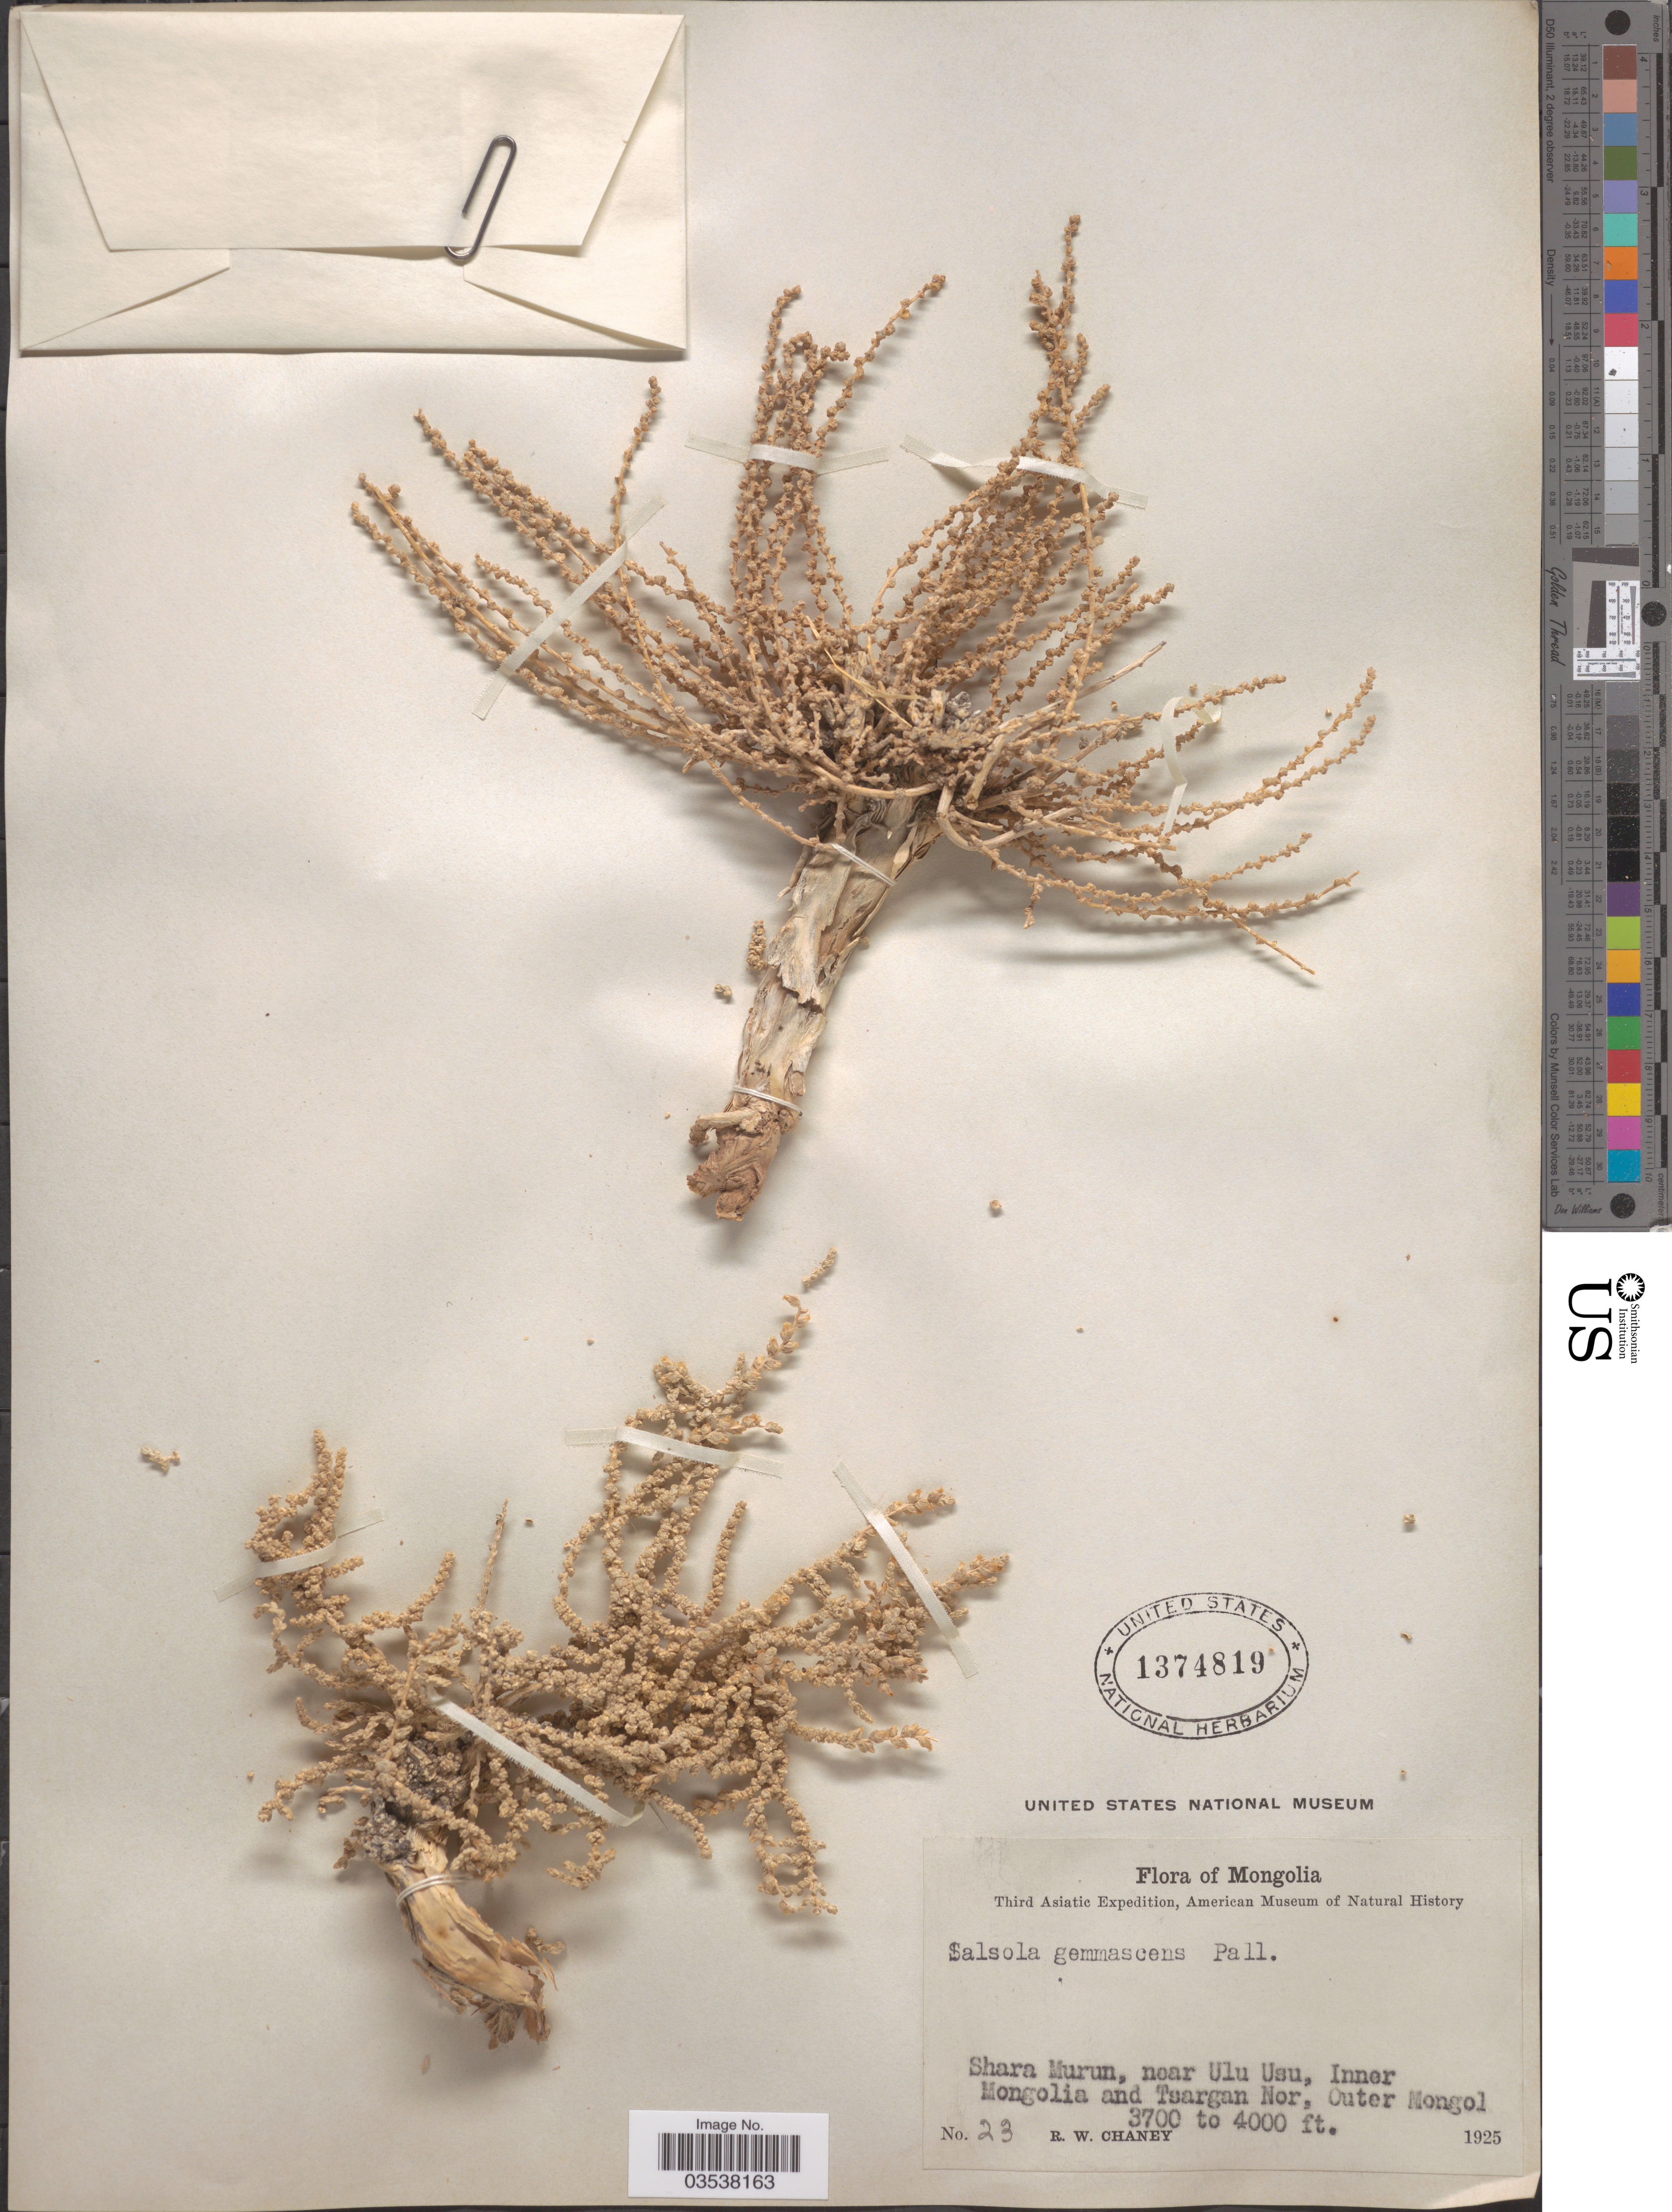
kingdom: Plantae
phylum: Tracheophyta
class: Magnoliopsida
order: Caryophyllales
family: Amaranthaceae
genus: Caroxylon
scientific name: Caroxylon passerinum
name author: (Bunge) Akhani & Roalson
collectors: R. Chaney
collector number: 23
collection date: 1925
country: Mongolia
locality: Shara Murun, near Ulu Usu, Inner Mongolia and Tsargan Nor, Outer Mongol.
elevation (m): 1128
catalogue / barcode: US 1374819